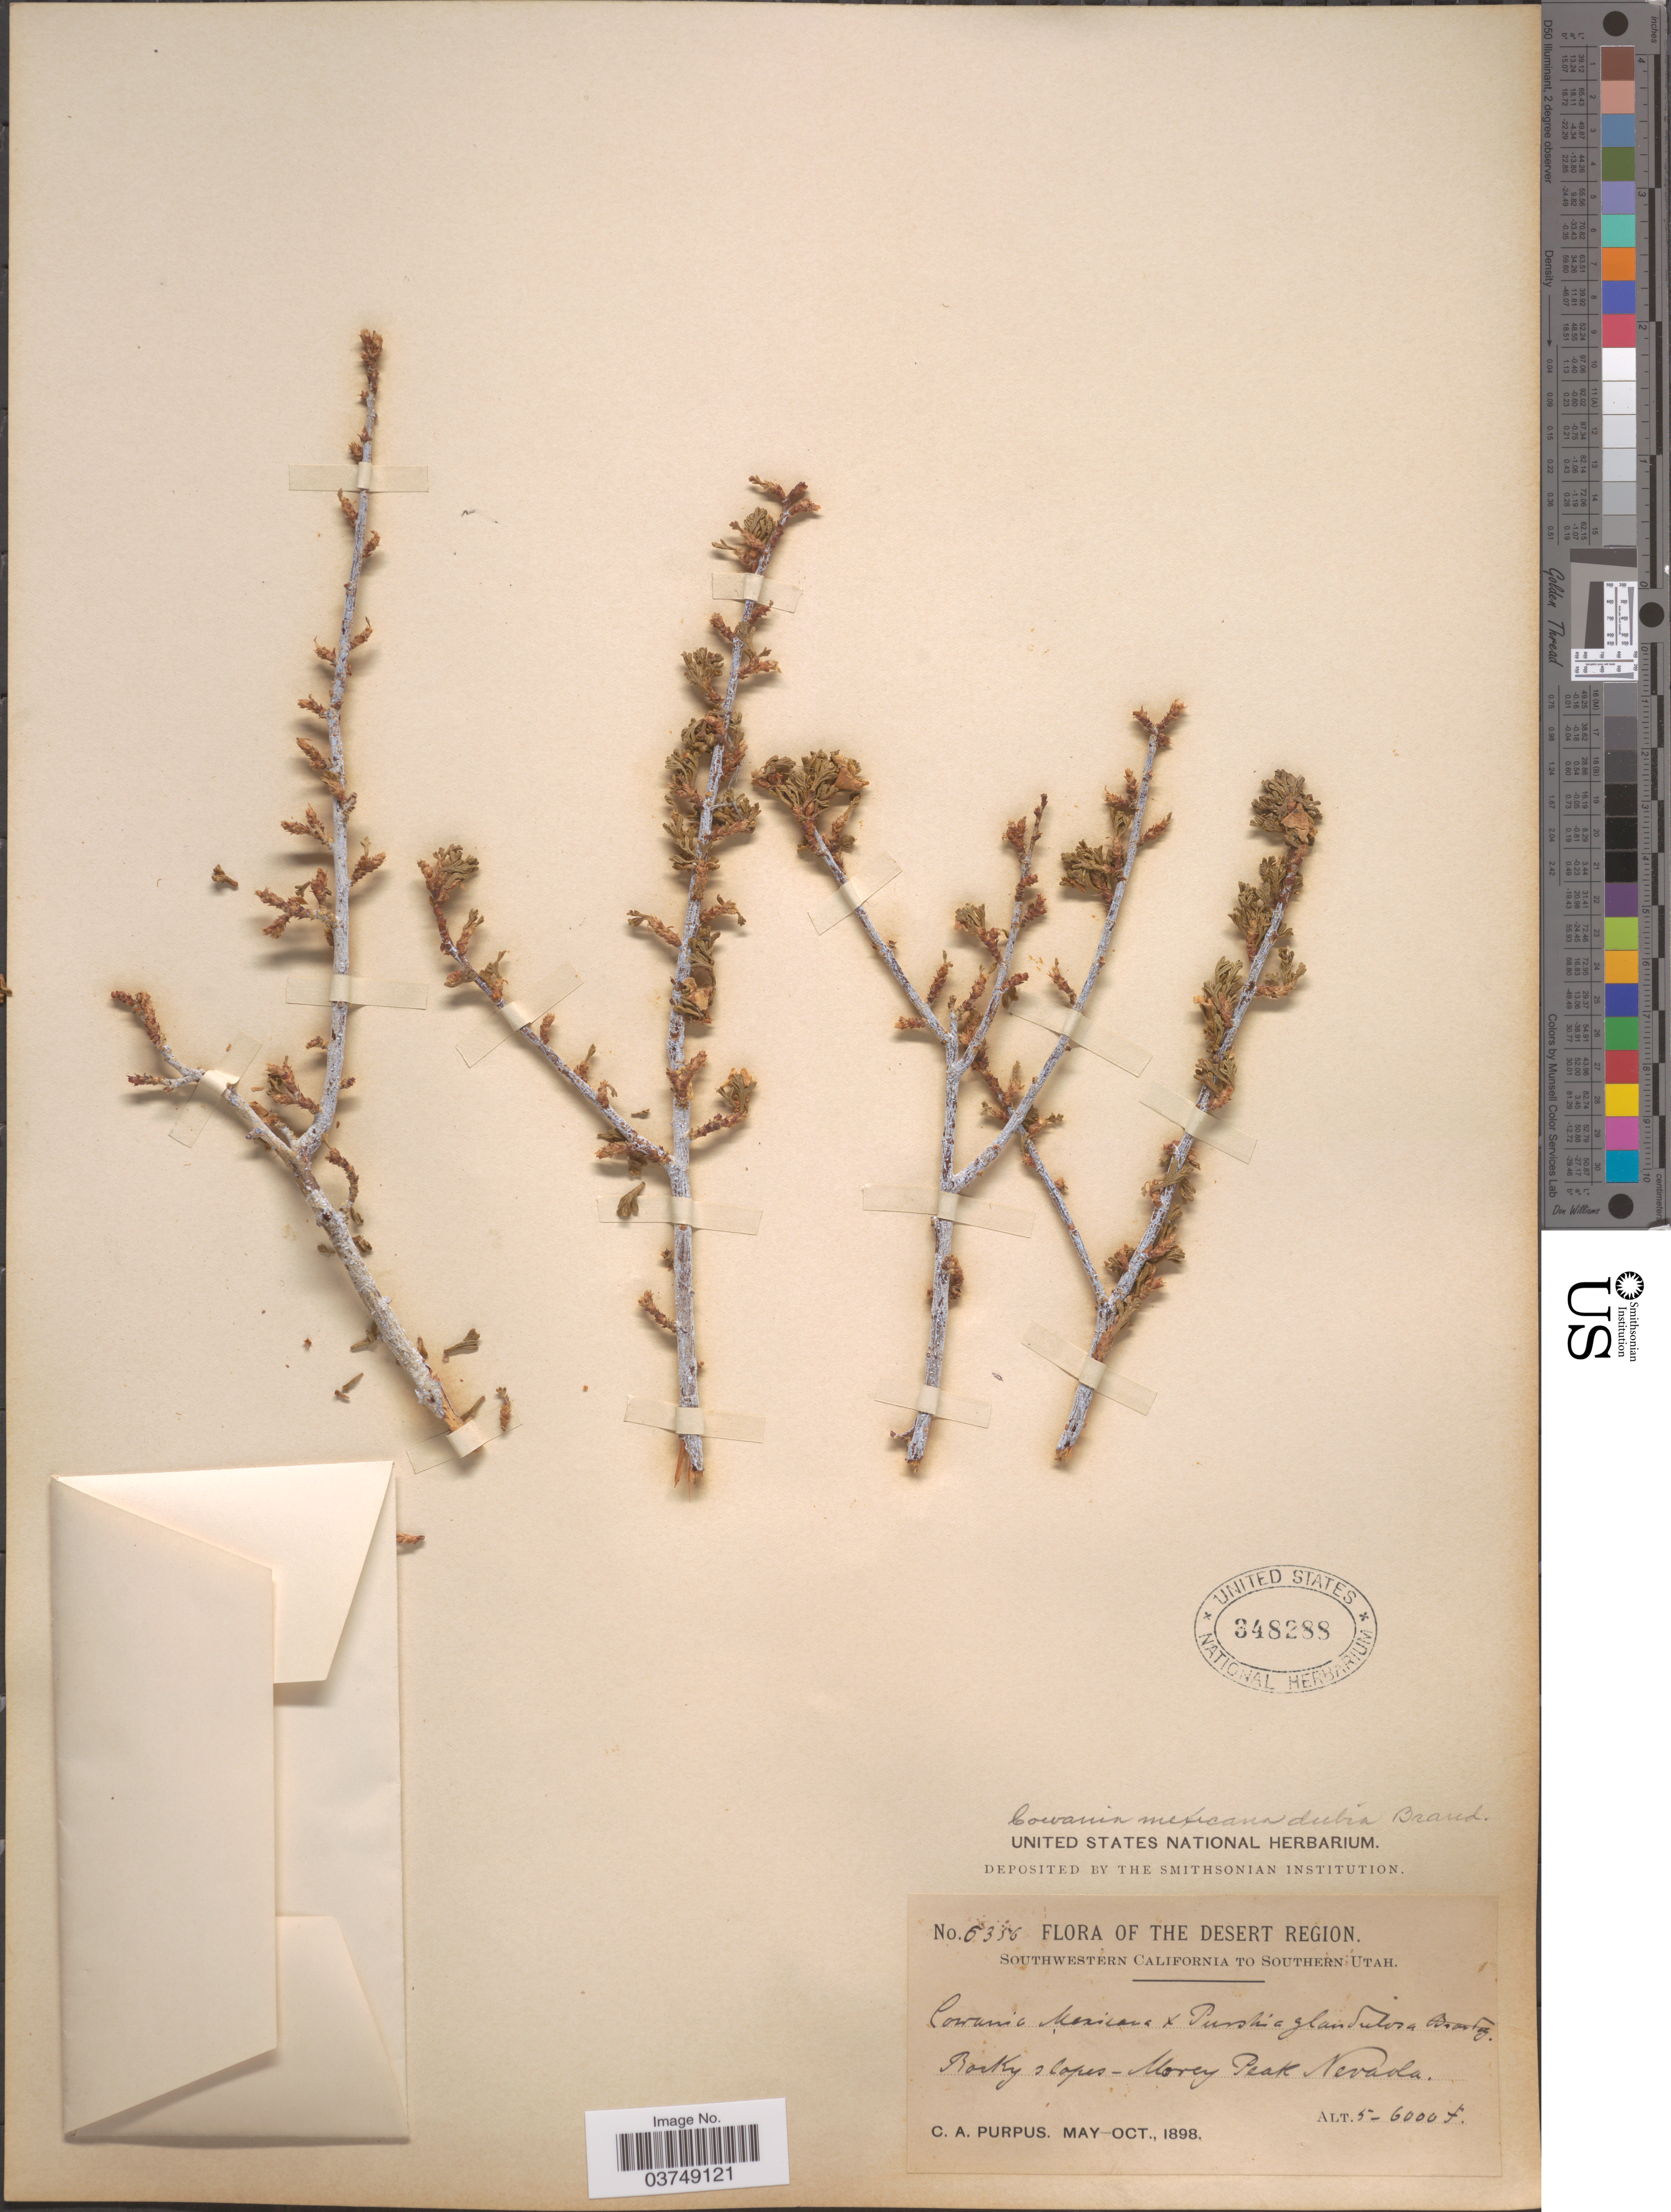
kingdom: Plantae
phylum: Tracheophyta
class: Magnoliopsida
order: Rosales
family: Rosaceae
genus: Purshia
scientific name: Purshia stansburyana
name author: (Torr.) Henrickson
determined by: Strong, Mark T., (BOT), Smithsonian Institution - National Museum of Natural History (UNITED STATES)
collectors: C. A. Purpus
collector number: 6356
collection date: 1898-05/1898-10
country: United States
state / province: Nevada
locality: The Desert Region. Morey Peak.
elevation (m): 1524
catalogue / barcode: US 348288